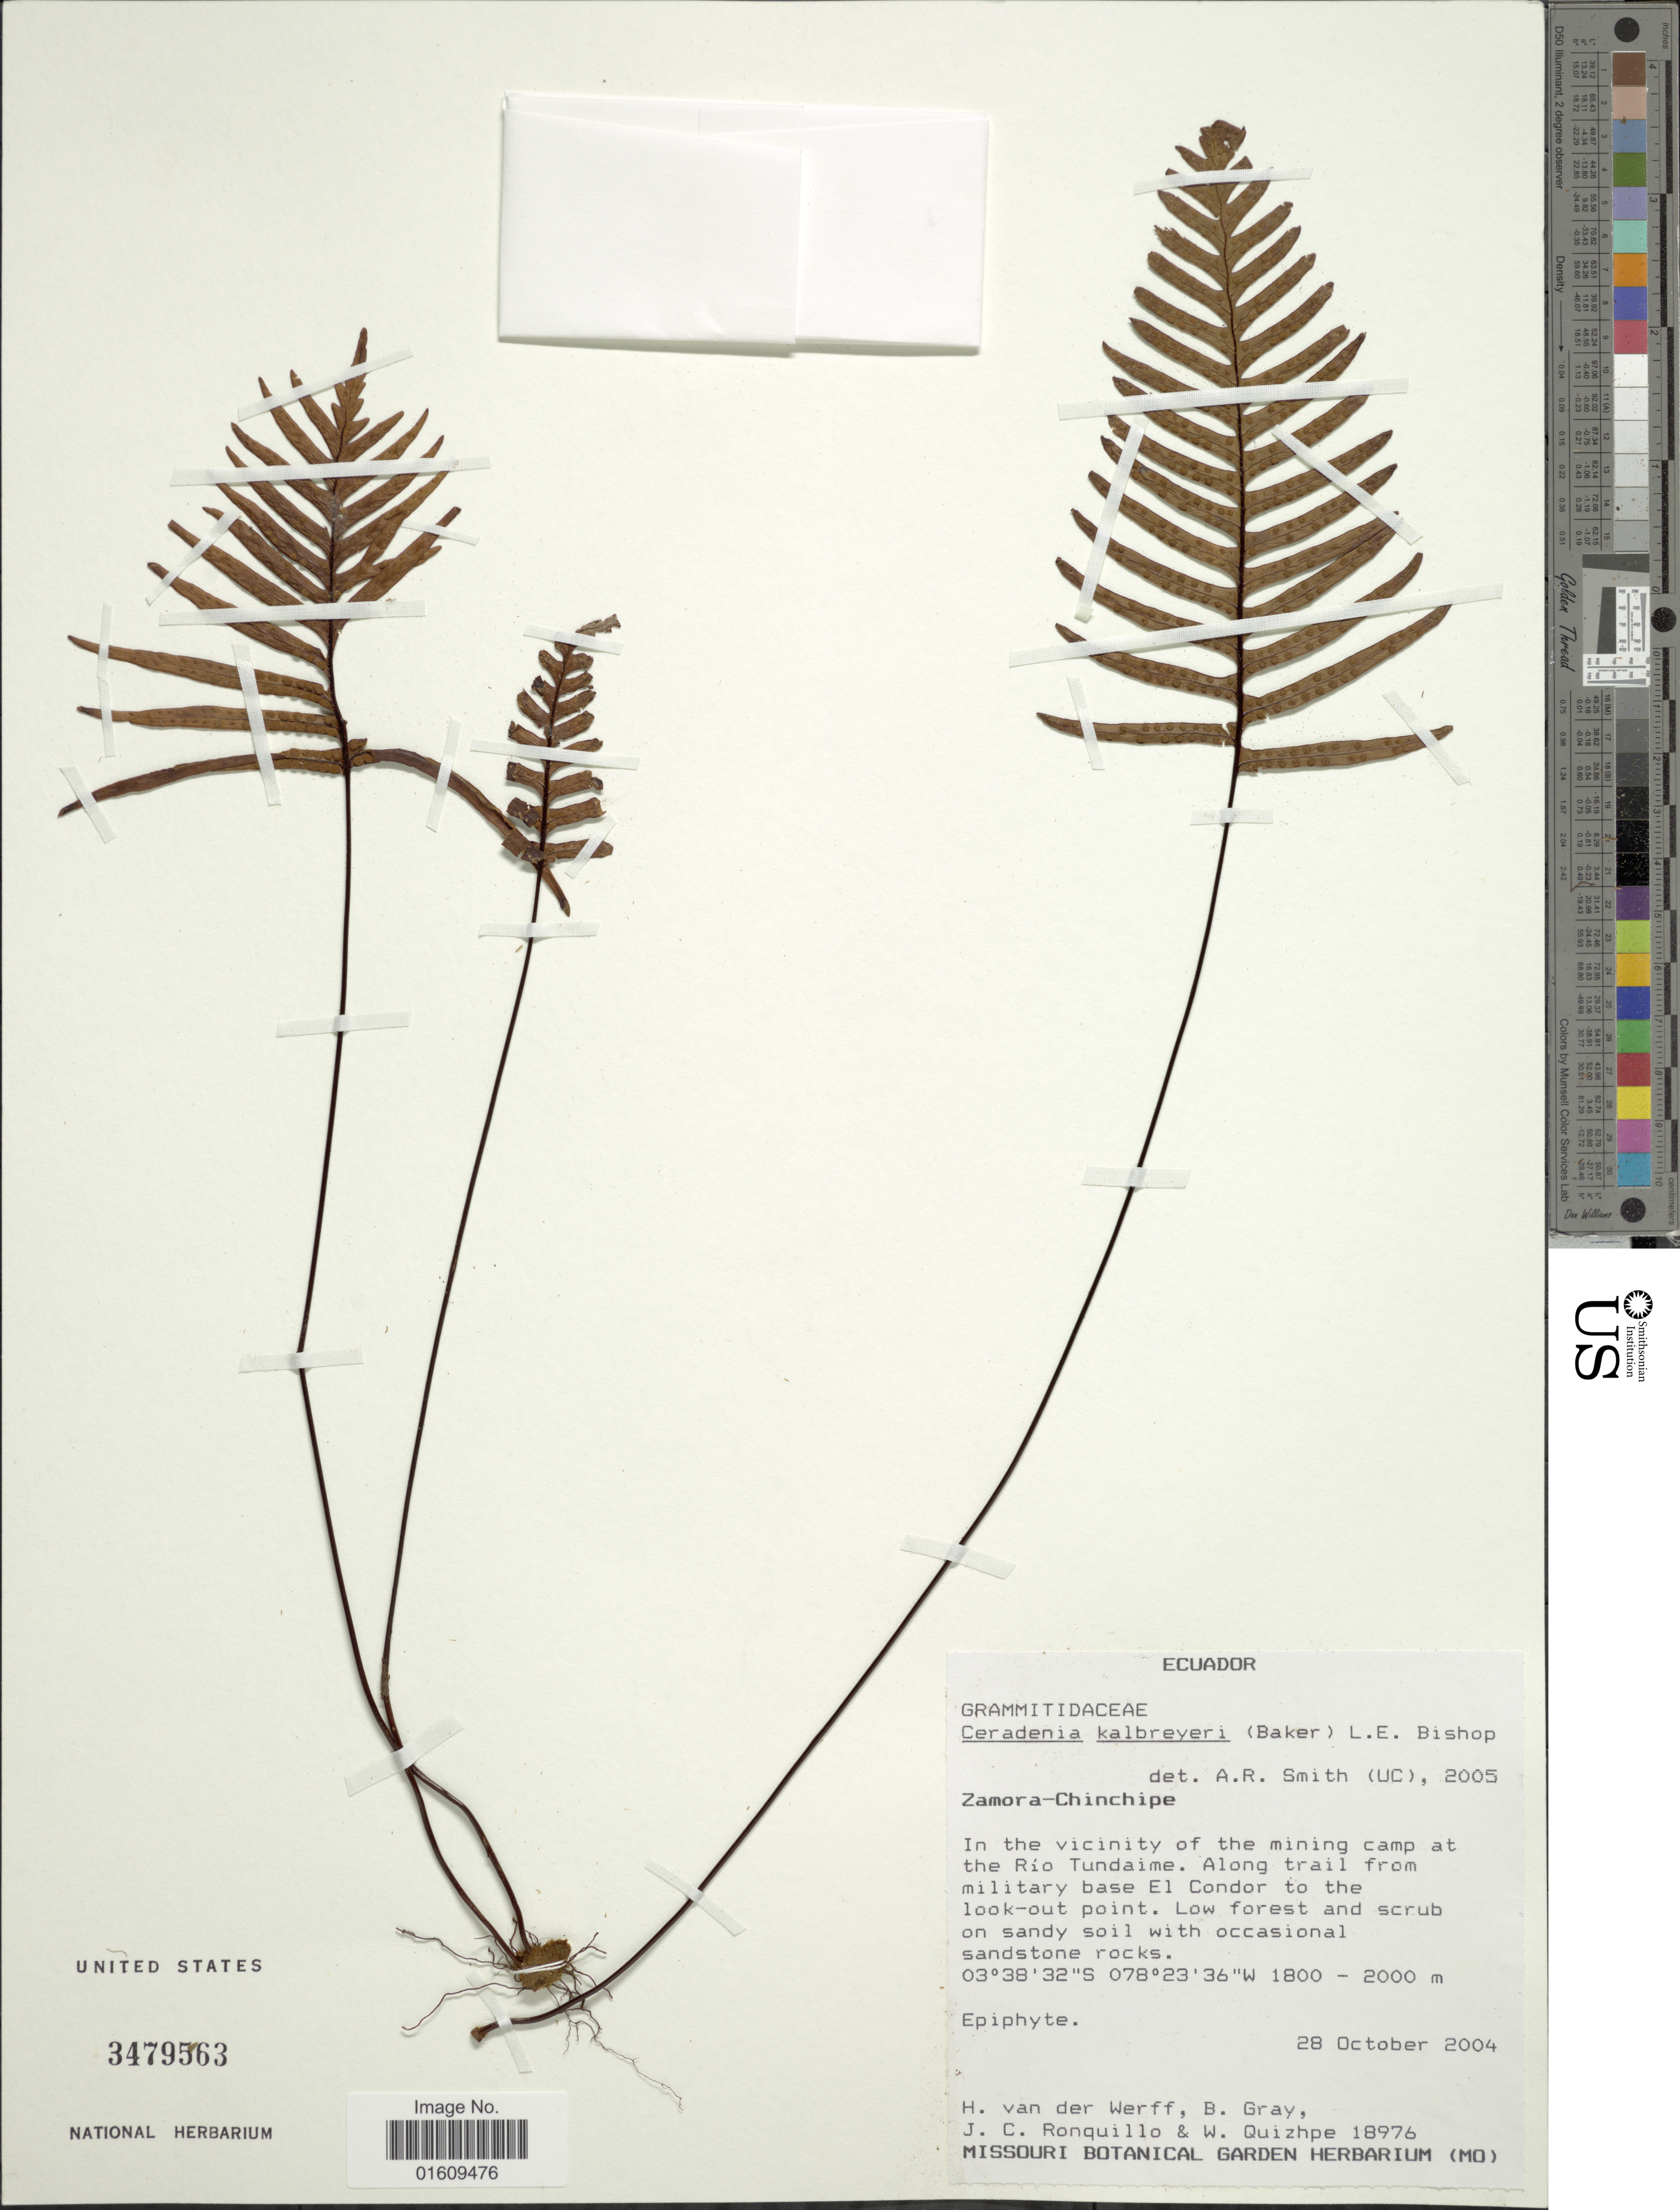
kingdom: Plantae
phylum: Tracheophyta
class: Polypodiopsida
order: Polypodiales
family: Polypodiaceae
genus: Ceradenia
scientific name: Ceradenia kalbreyeri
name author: (Baker) L.E. Bishop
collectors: H. van der Werff, B. Gray, J. Ronquillo & W. Quizhpe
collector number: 18976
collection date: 2004-10-28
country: Ecuador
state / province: Zamora-Chinchipe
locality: Ecuador, Zamora-Chinchipe, in the vicinity of the mining camp at the Río Tundaime, Along trail from military base El Condor to the look-out point.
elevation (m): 1800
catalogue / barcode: US 3479563